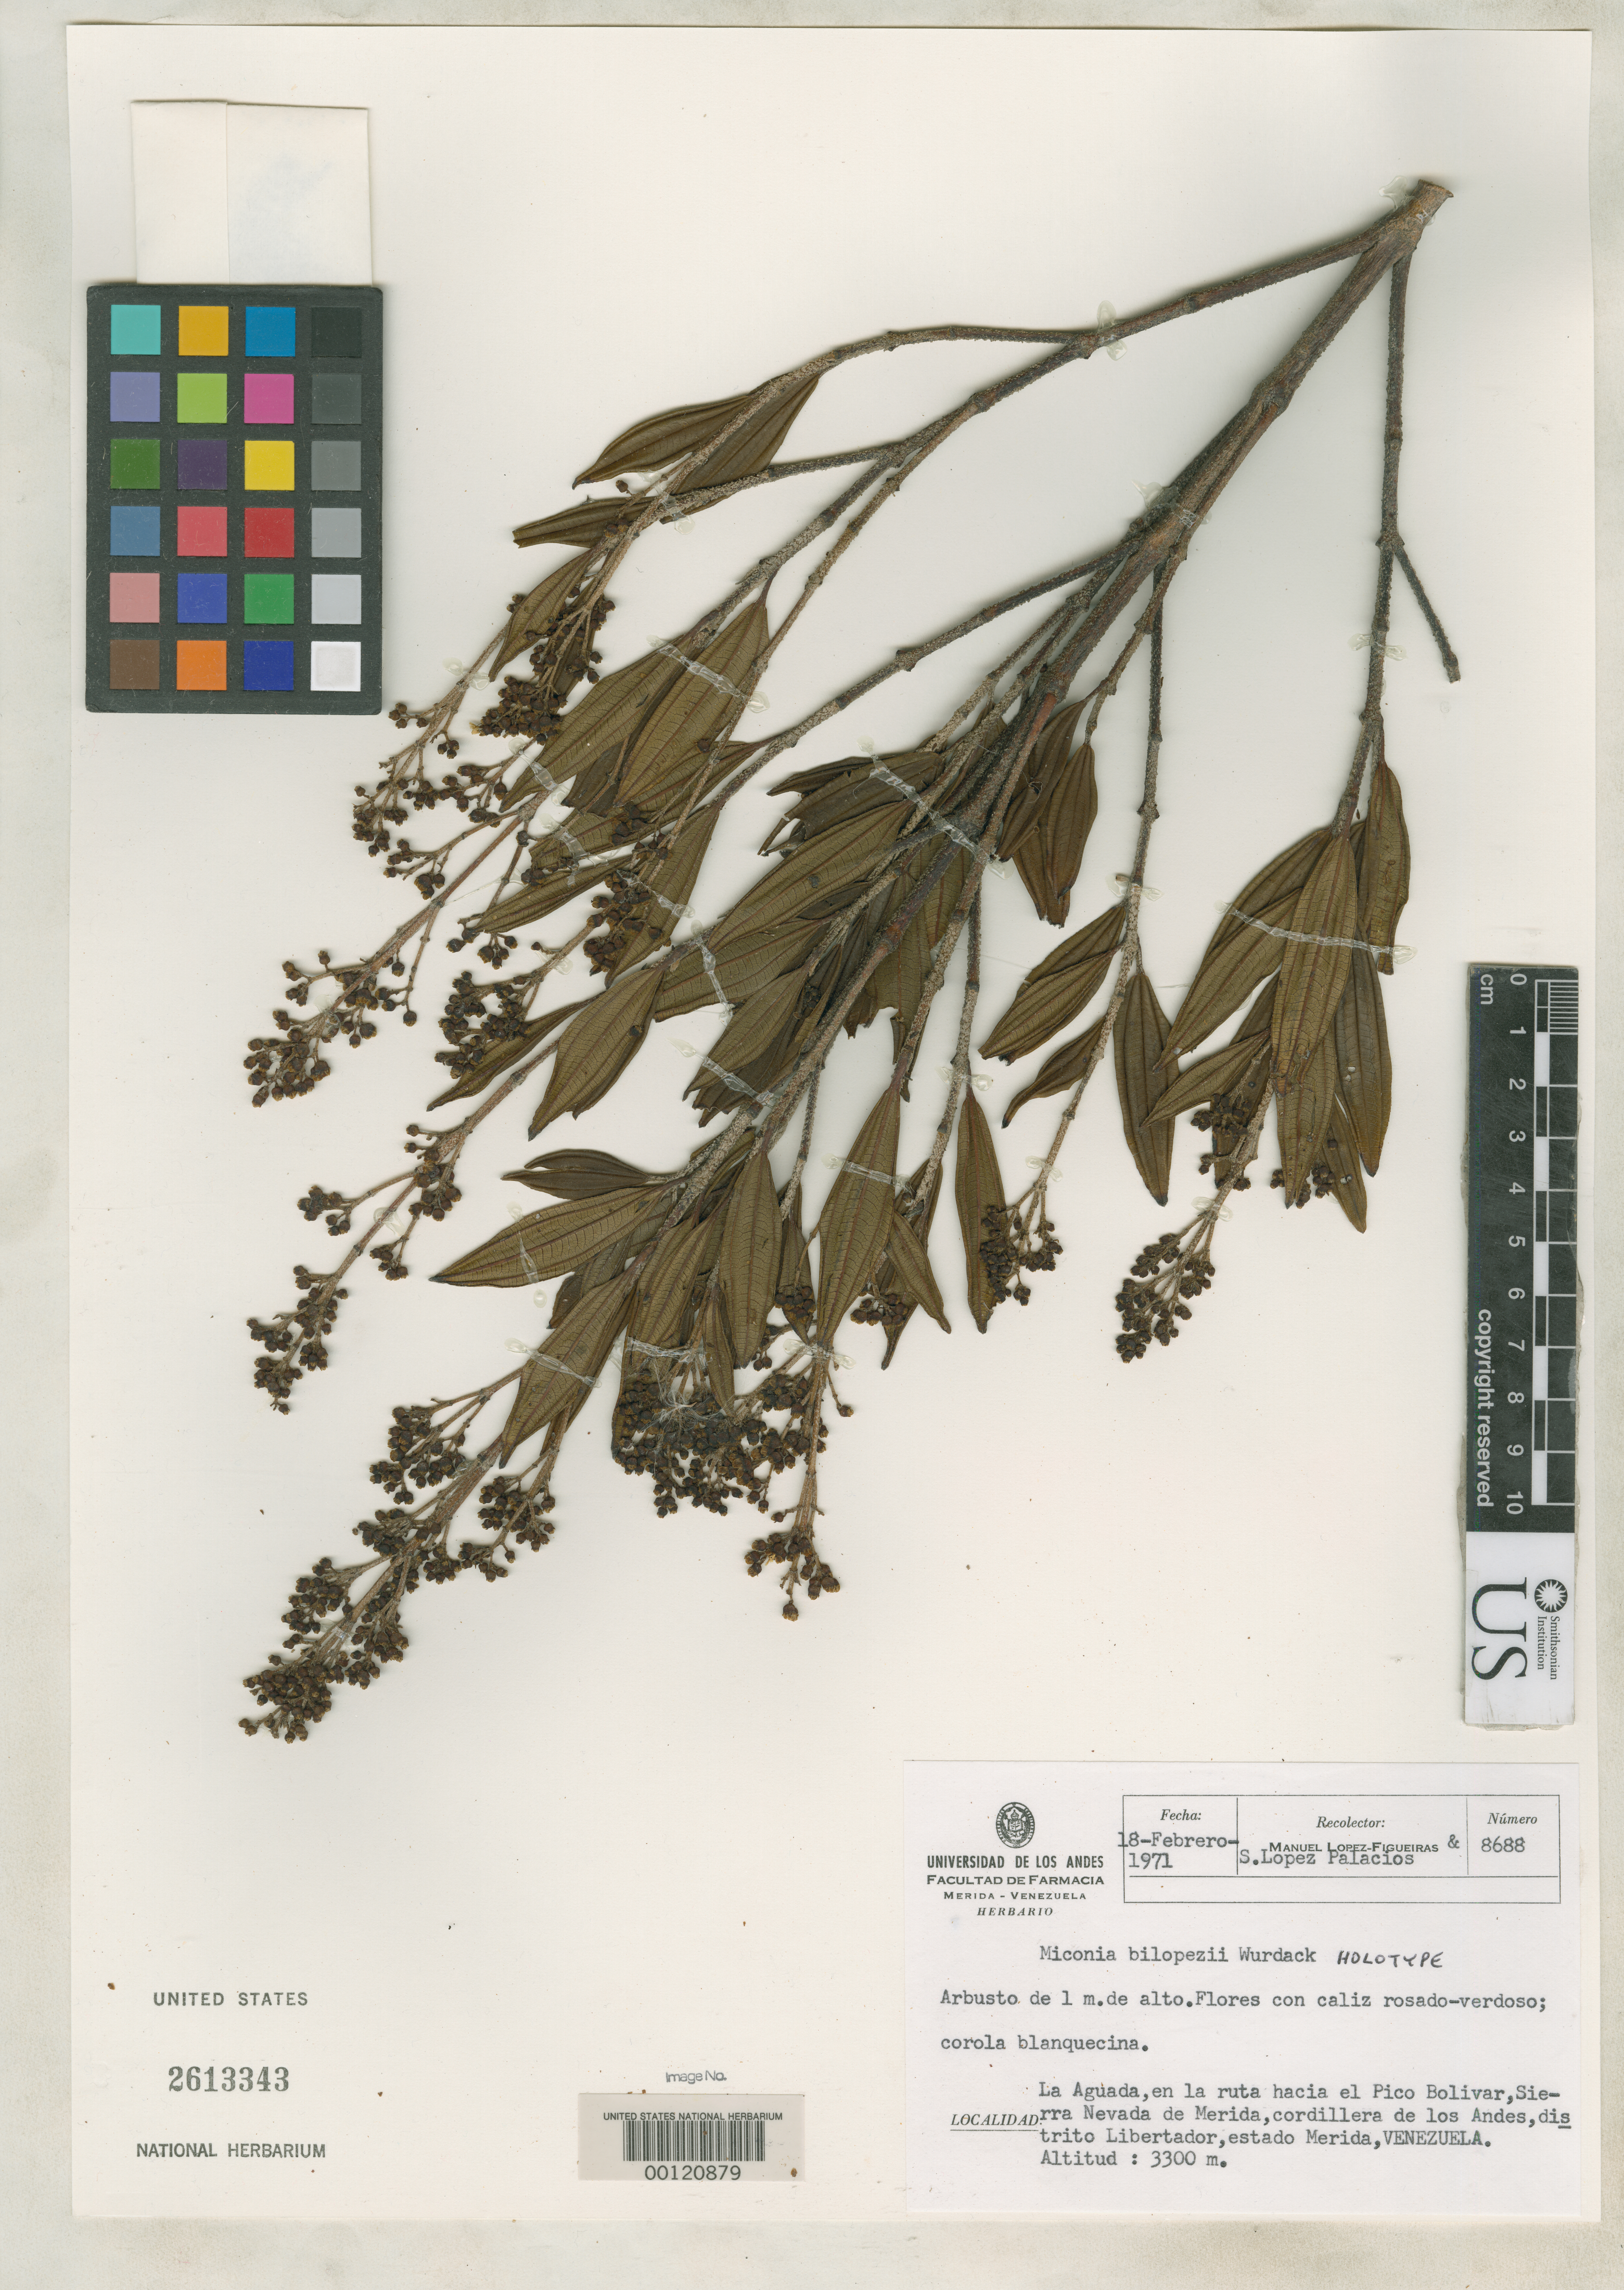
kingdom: Plantae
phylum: Tracheophyta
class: Magnoliopsida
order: Myrtales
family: Melastomataceae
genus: Miconia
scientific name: Miconia bilopezii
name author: Wurdack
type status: Holotype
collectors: M. López Figueiras & S. López-Palacios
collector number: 8688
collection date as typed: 18 Feb 1971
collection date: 1971-02-18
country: Venezuela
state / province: Mérida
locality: La Aguada.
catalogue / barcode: US 2613343